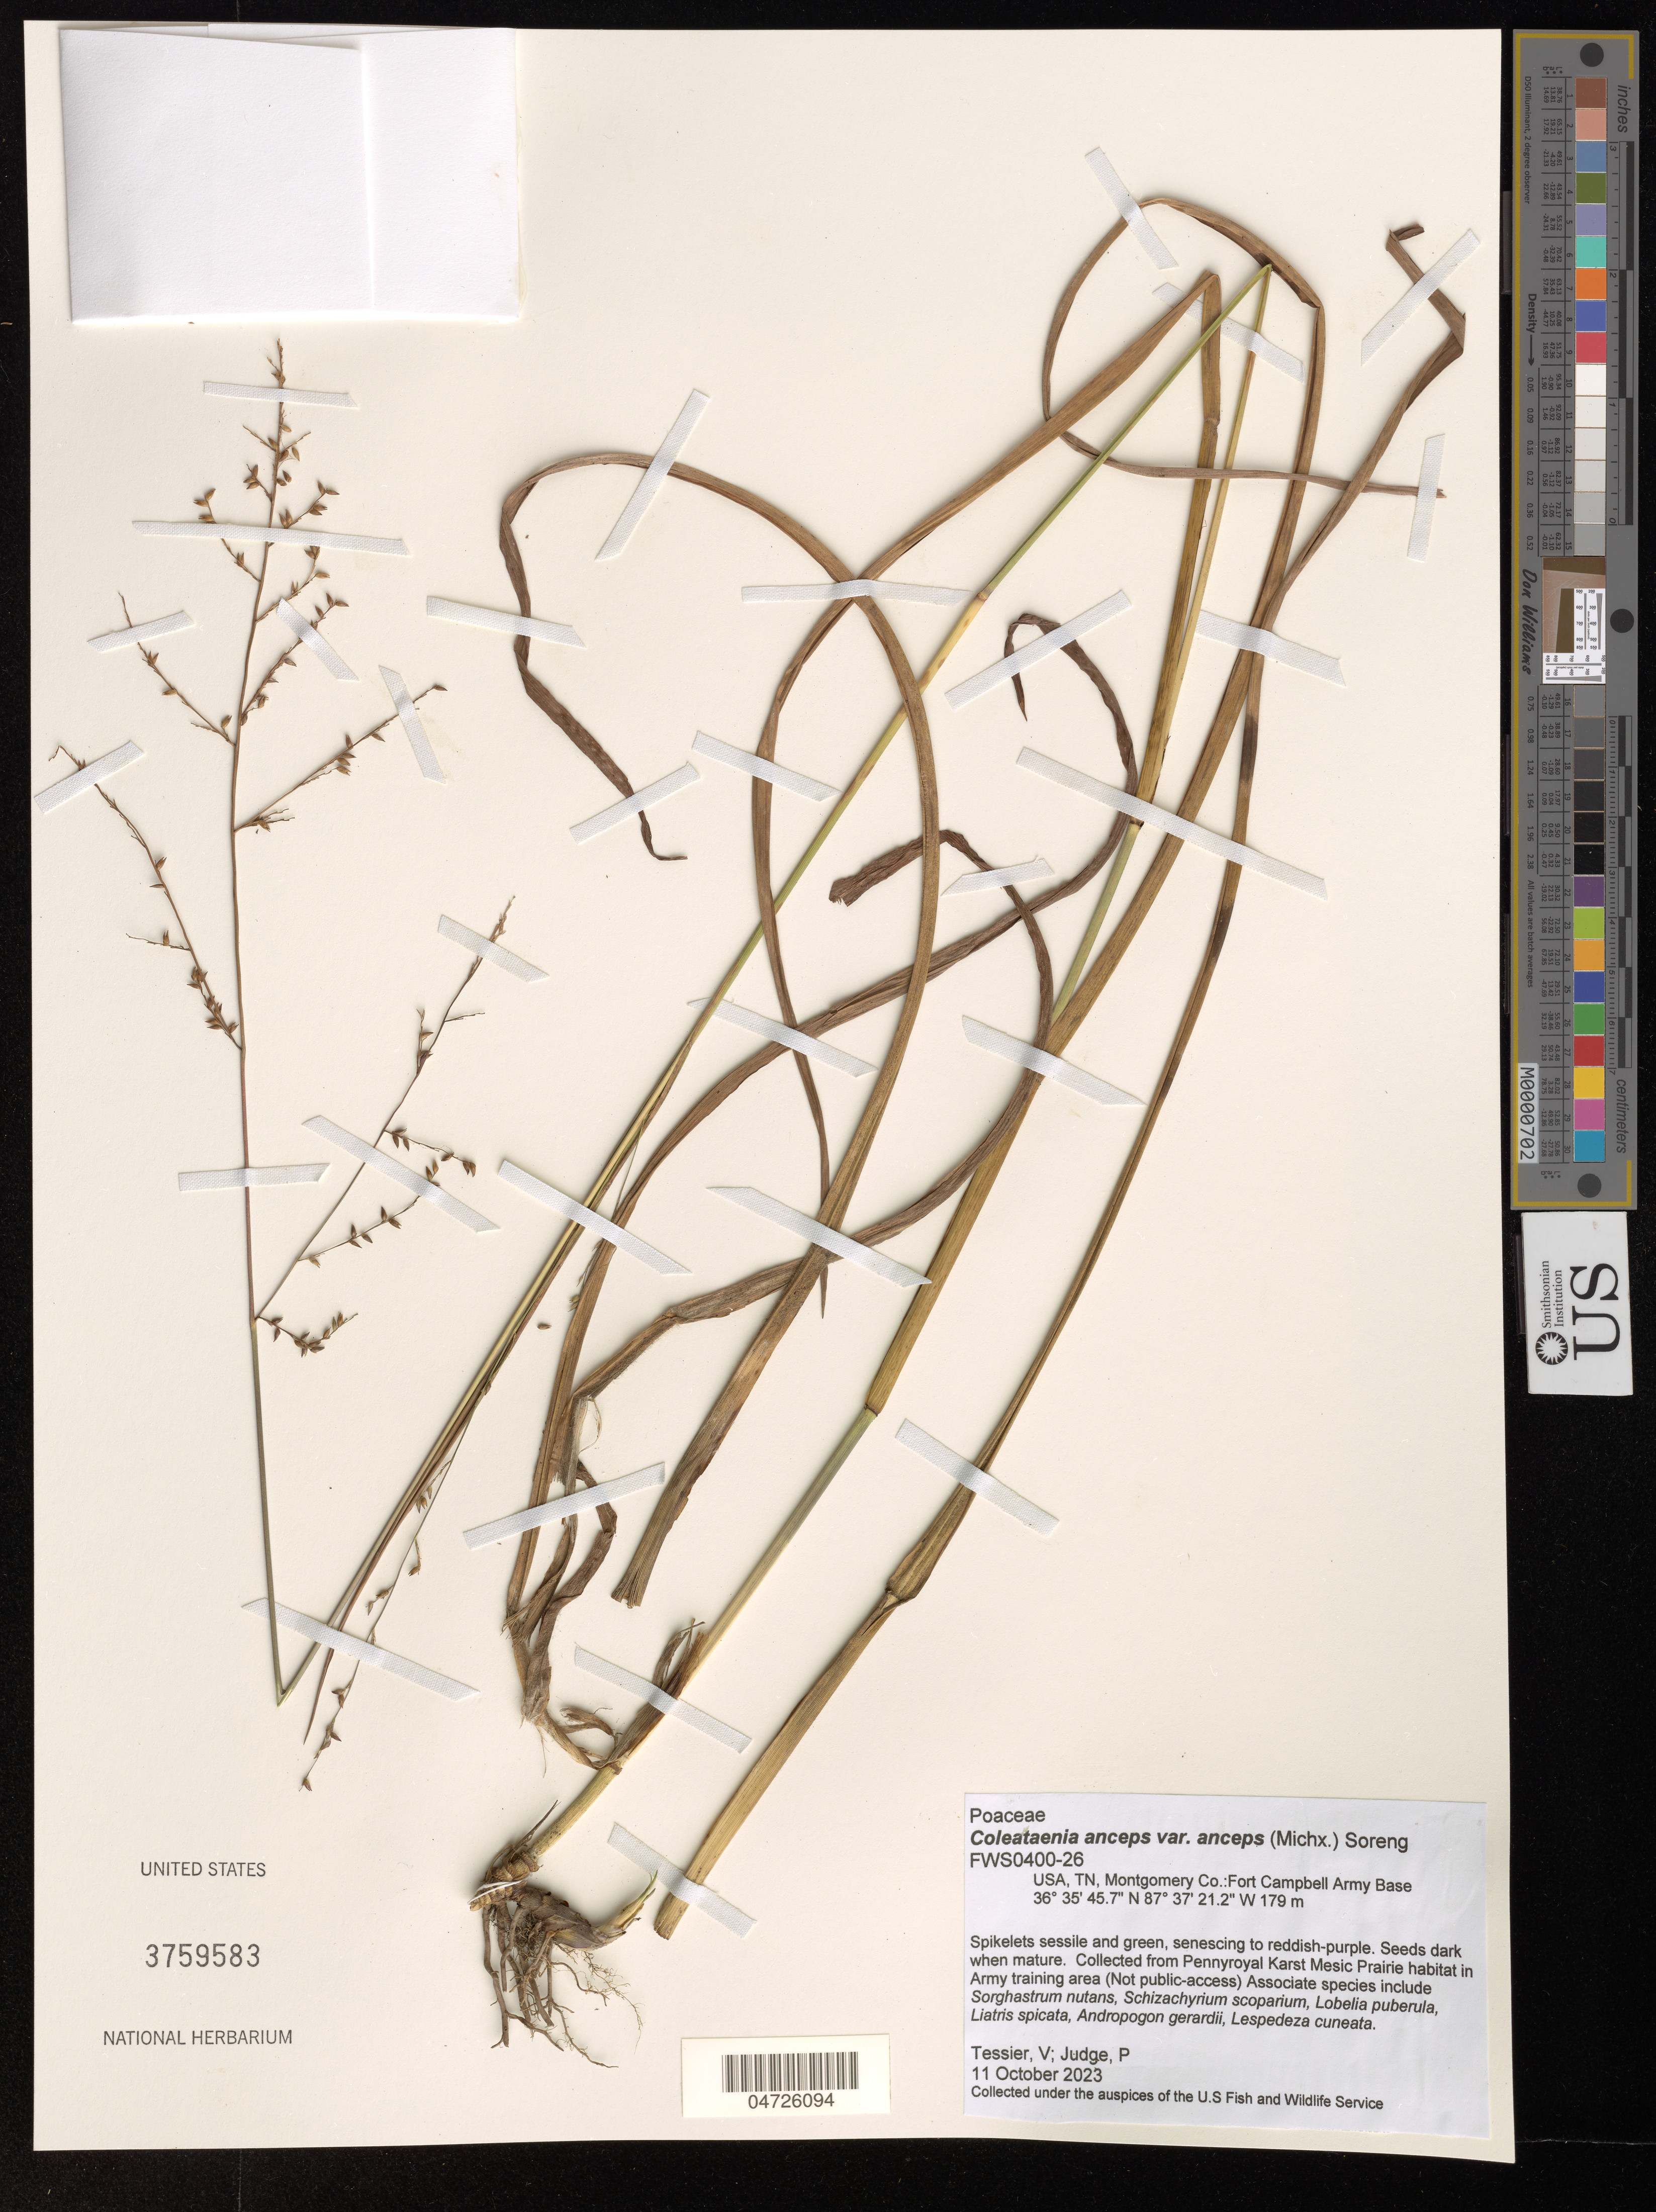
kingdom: Plantae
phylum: Tracheophyta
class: Liliopsida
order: Poales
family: Poaceae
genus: Coleataenia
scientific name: Coleataenia anceps var. anceps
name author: (Michx.) Soreng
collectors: V. Tessier & P. Judge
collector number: FWS0400-26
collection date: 2023-10-11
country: United States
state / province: Tennessee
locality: Montgomery Co.: Fort Campbell Army Base. Collected from Pennyroyal Karst Mesic Prairie habitat in Army training area (Not public-access).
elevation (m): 179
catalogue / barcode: US 3759583